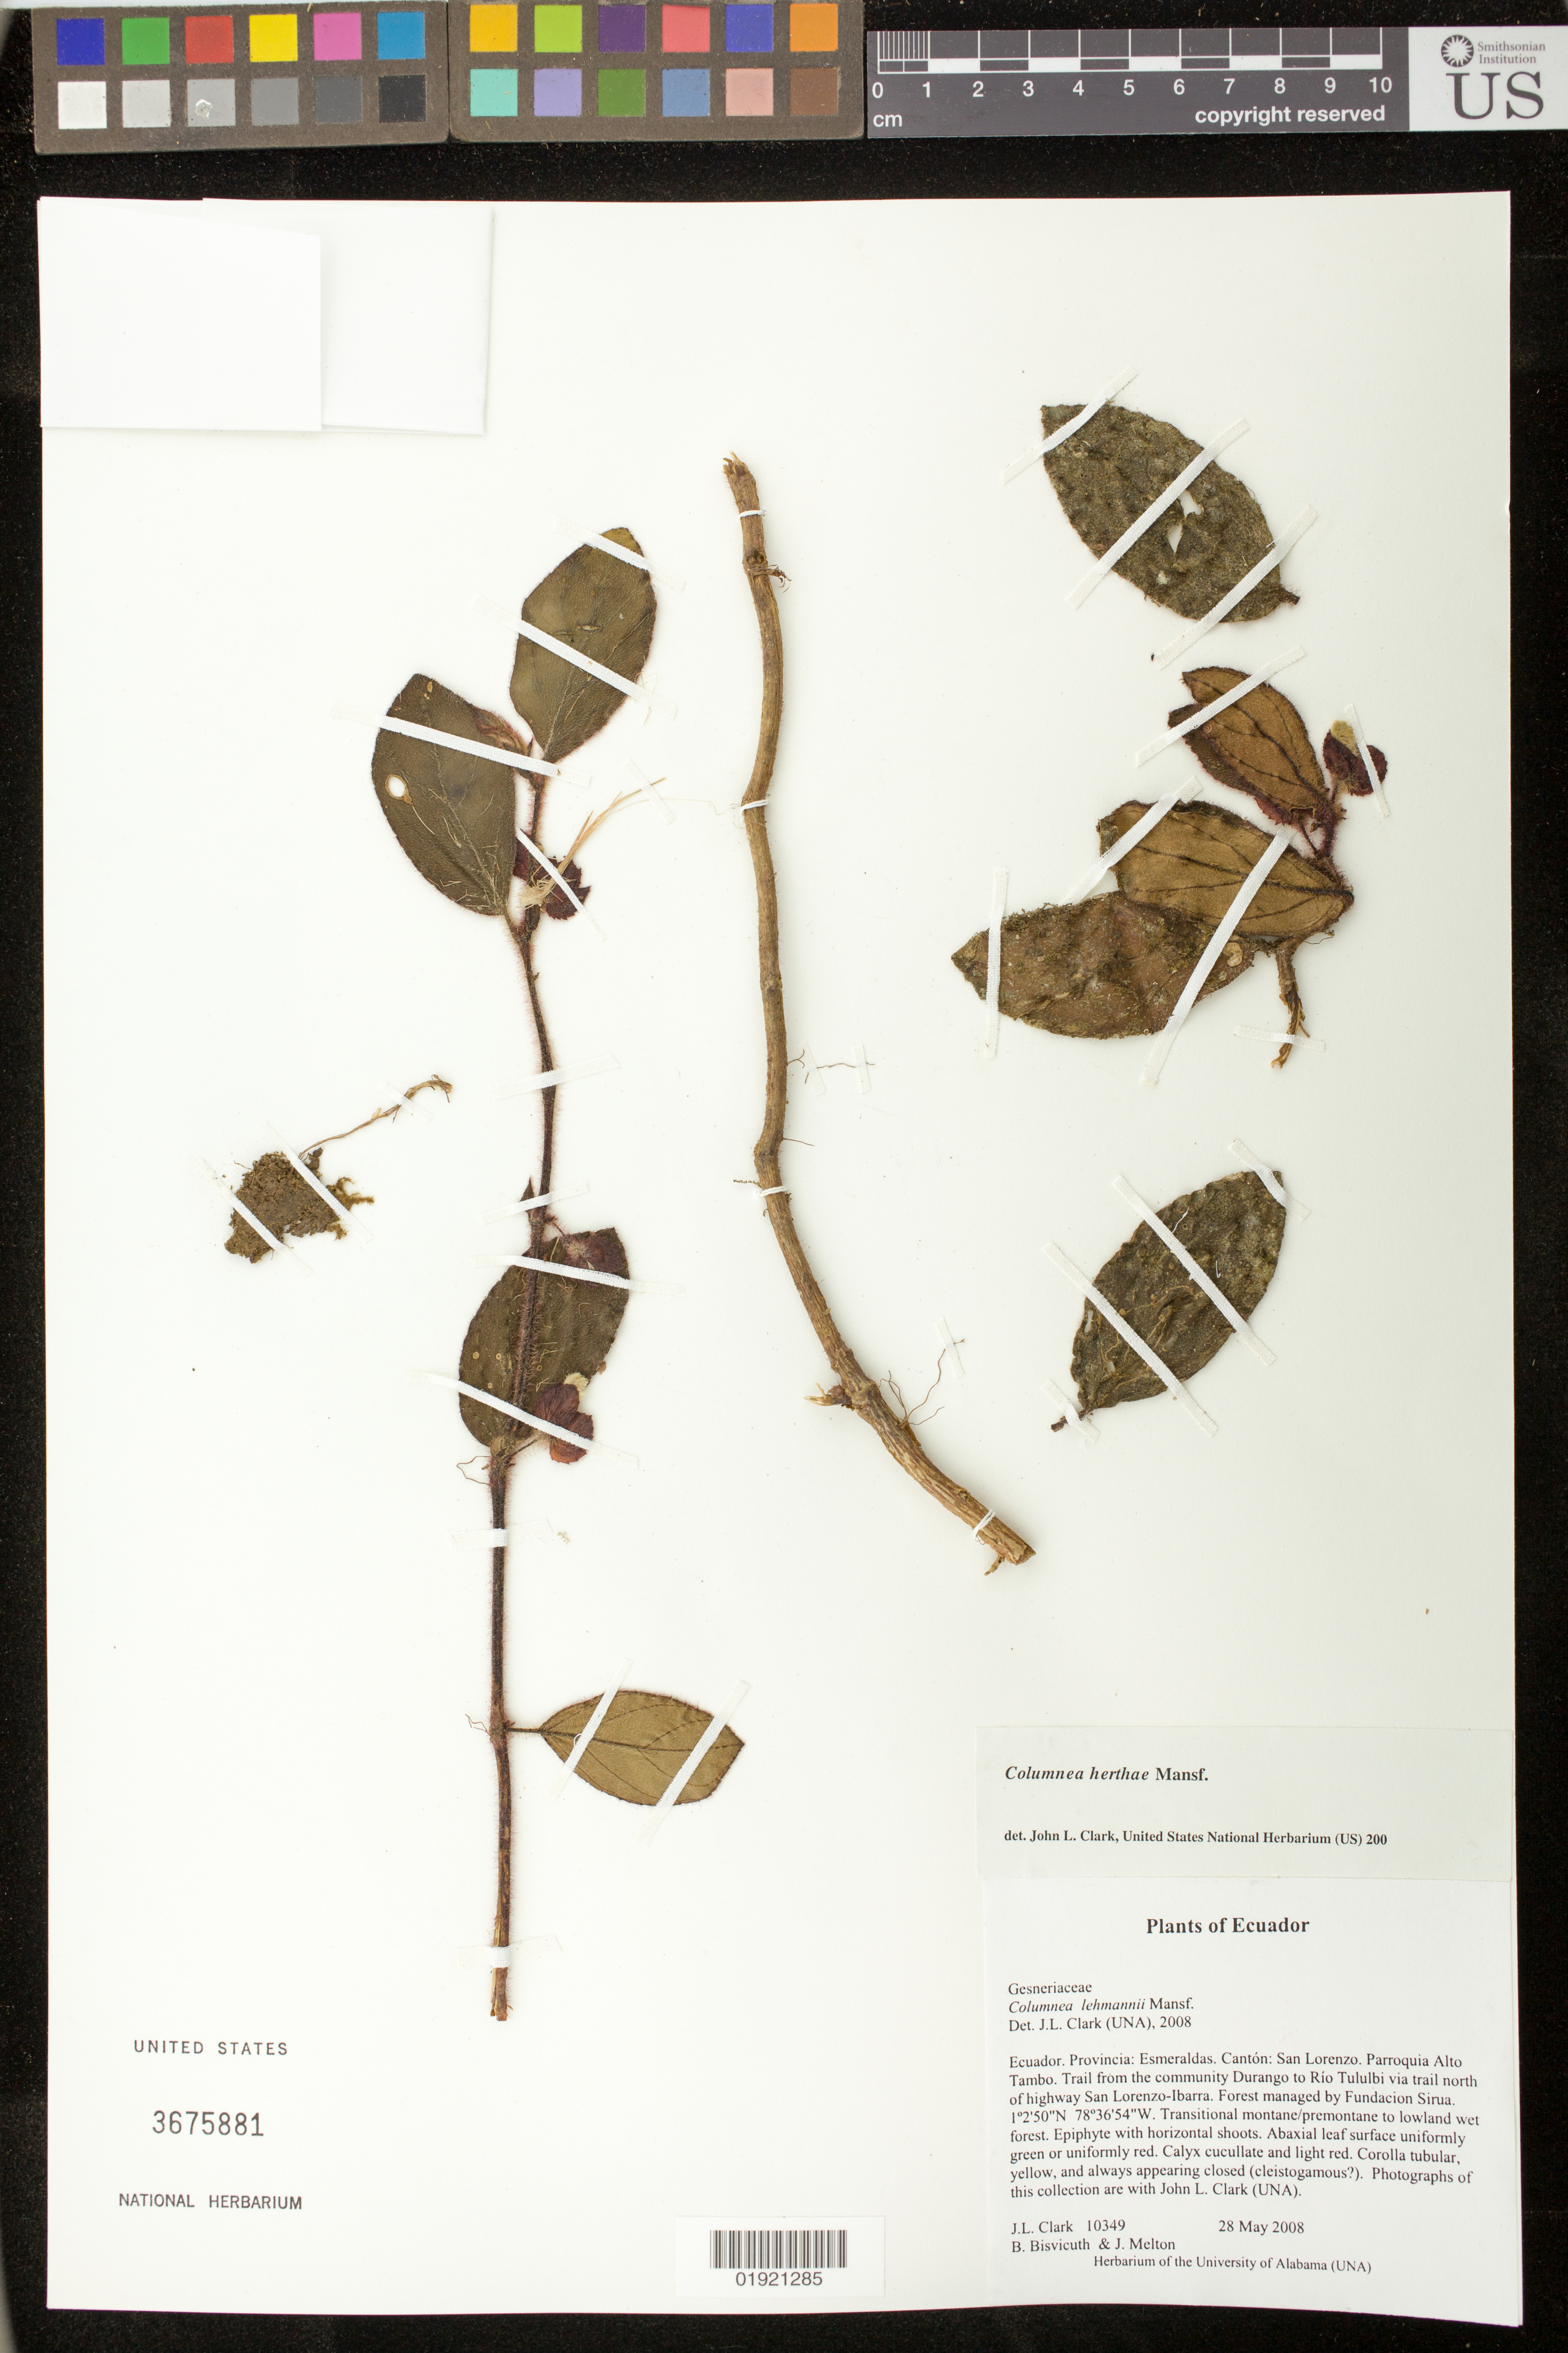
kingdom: Plantae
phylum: Tracheophyta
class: Magnoliopsida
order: Lamiales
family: Gesneriaceae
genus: Columnea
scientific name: Columnea herthae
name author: Mansf.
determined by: Clark, J. L.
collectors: J. L. Clark, B. Bisvicuth & J. Melton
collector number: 10349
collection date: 2008-05-28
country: Ecuador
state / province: Esmeraldas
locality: Canton: San Lorenzo. Parroquia Alto Tambo. Trail from the community Durango to Rio Tululbi via trail north of highway San Lorenzo-Ibarra. Forest managed by Fundacion Sirua.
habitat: Transitional montane/premontane to lowland wet forest.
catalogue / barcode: US 3675881